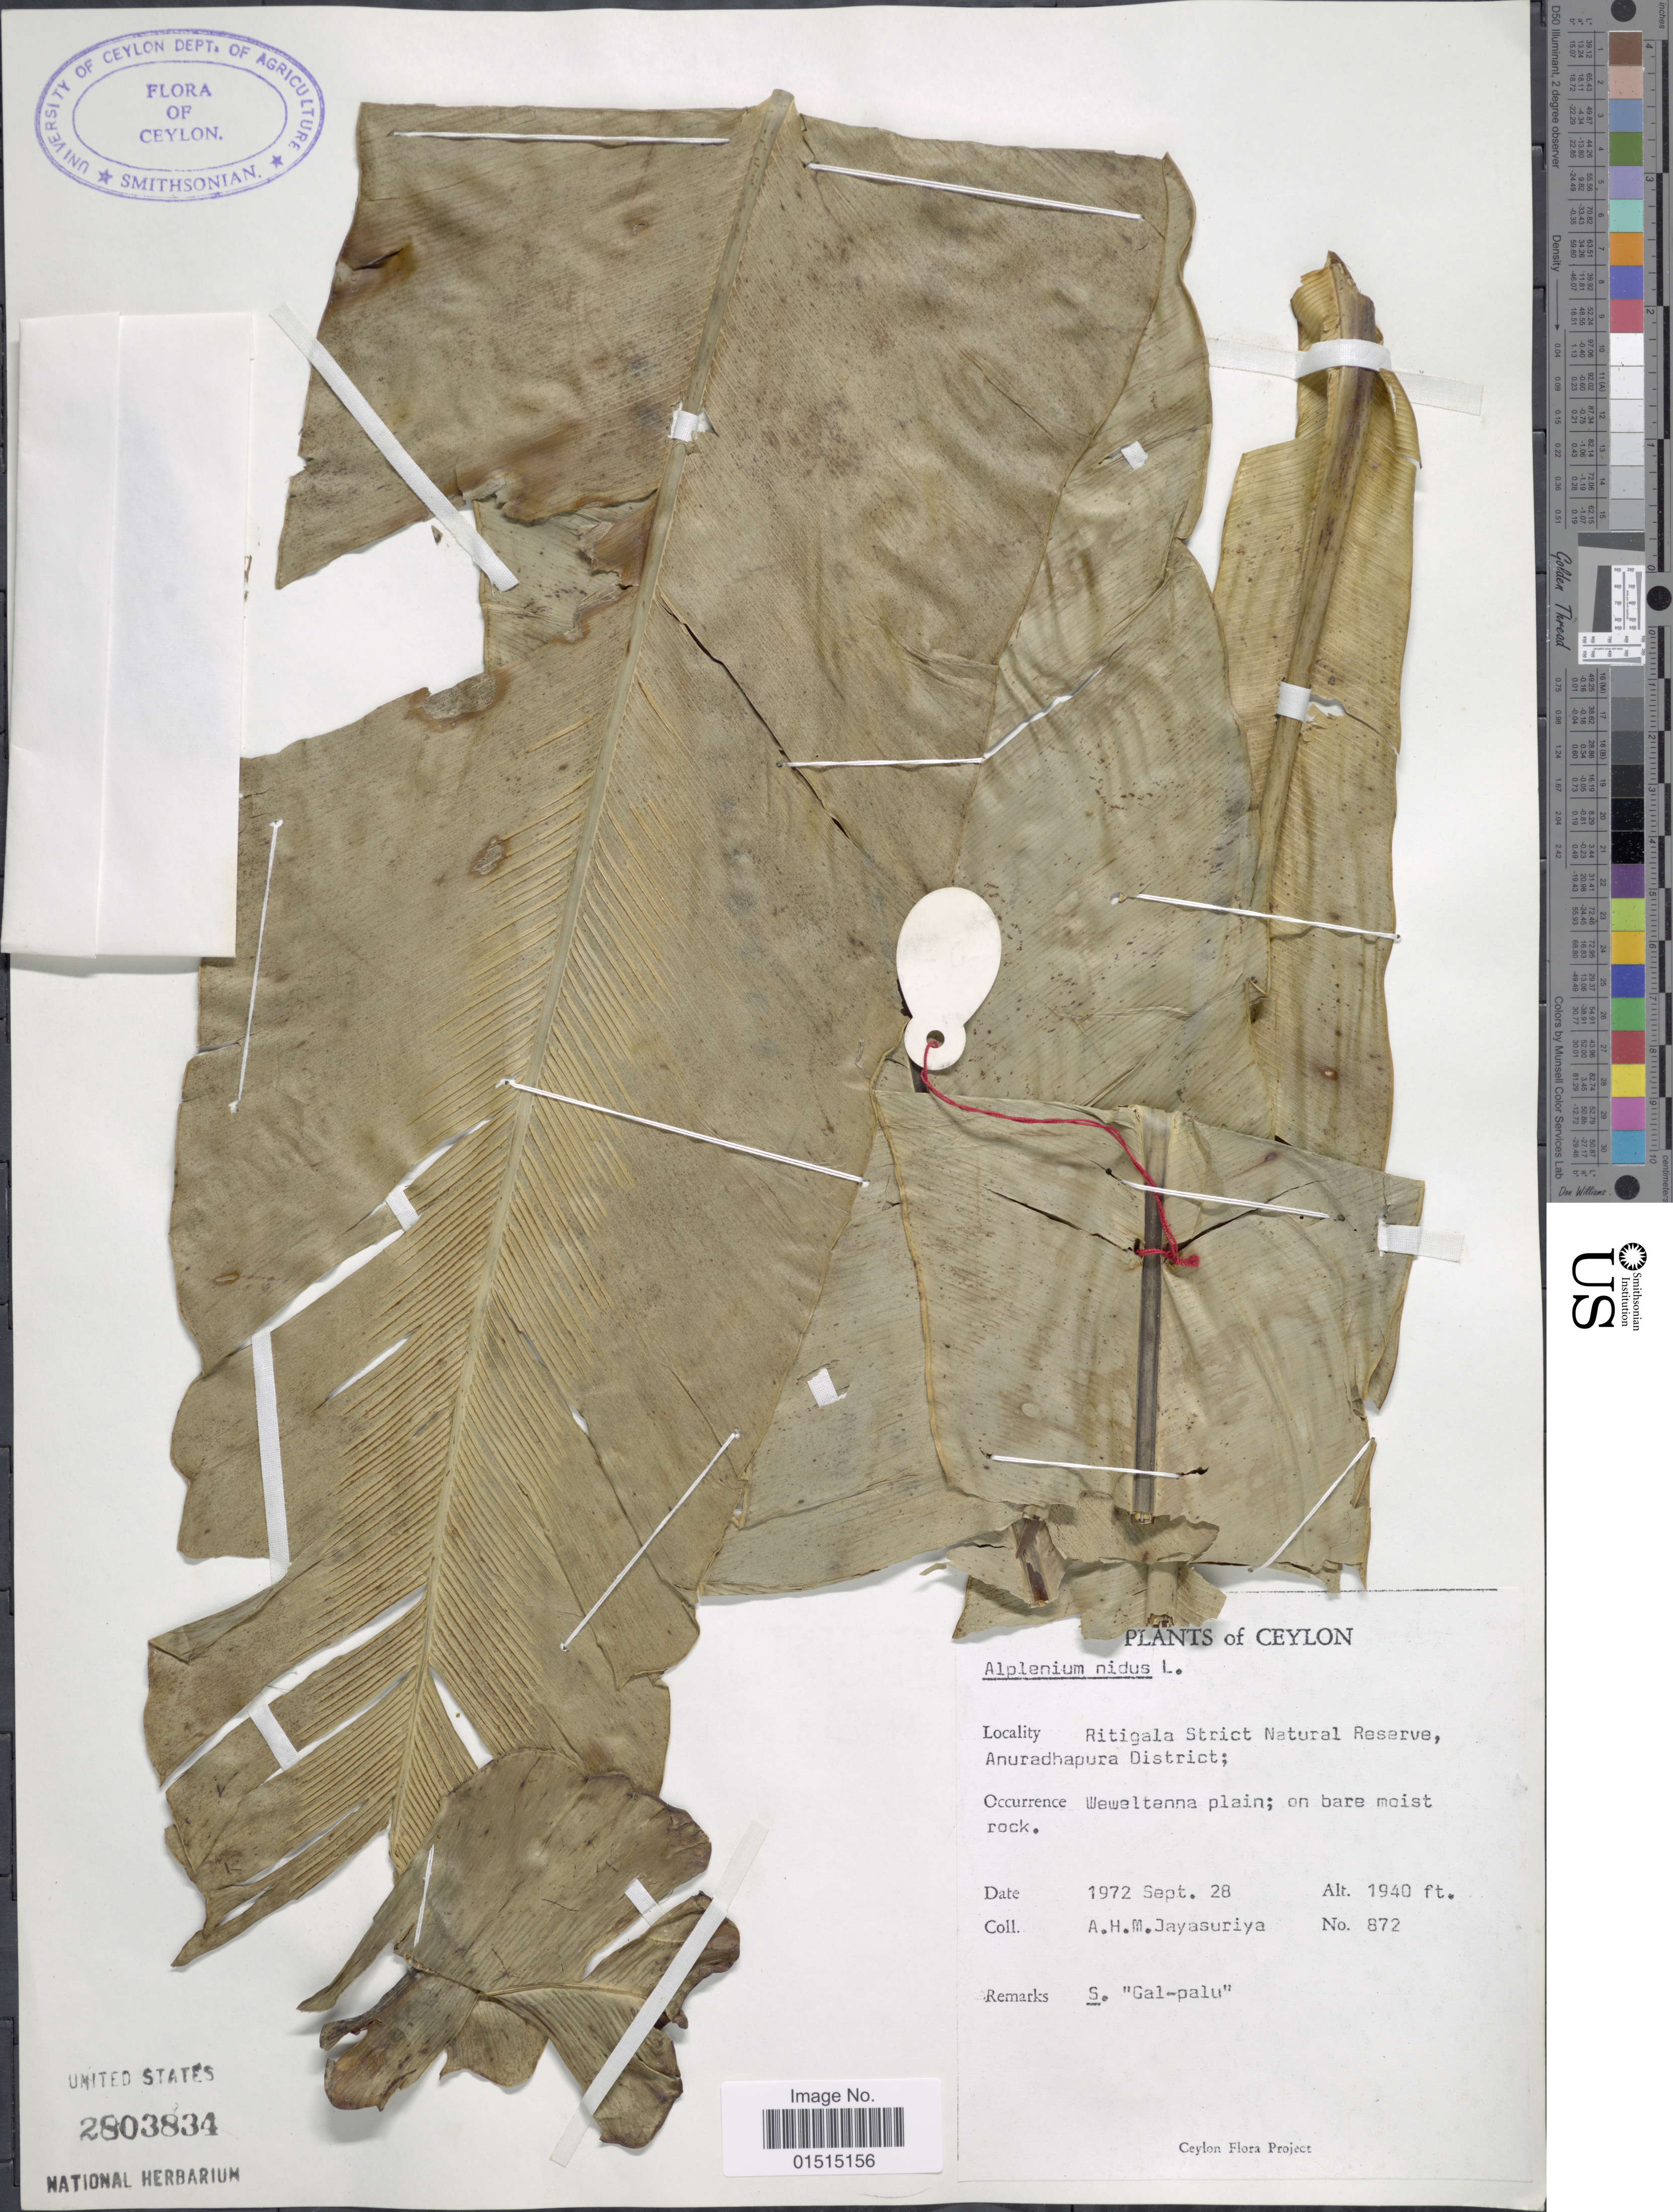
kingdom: Plantae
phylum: Tracheophyta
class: Polypodiopsida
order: Polypodiales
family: Aspleniaceae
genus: Asplenium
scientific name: Asplenium nidus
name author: L.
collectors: A. H. Jayasuriya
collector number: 872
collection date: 1972-09-28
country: Sri Lanka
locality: Ceylon, Ritigala Strict Natural Reserve, Anuradhapura District; Weweltanna plain; on baire moist rock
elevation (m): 591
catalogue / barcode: US 2803834